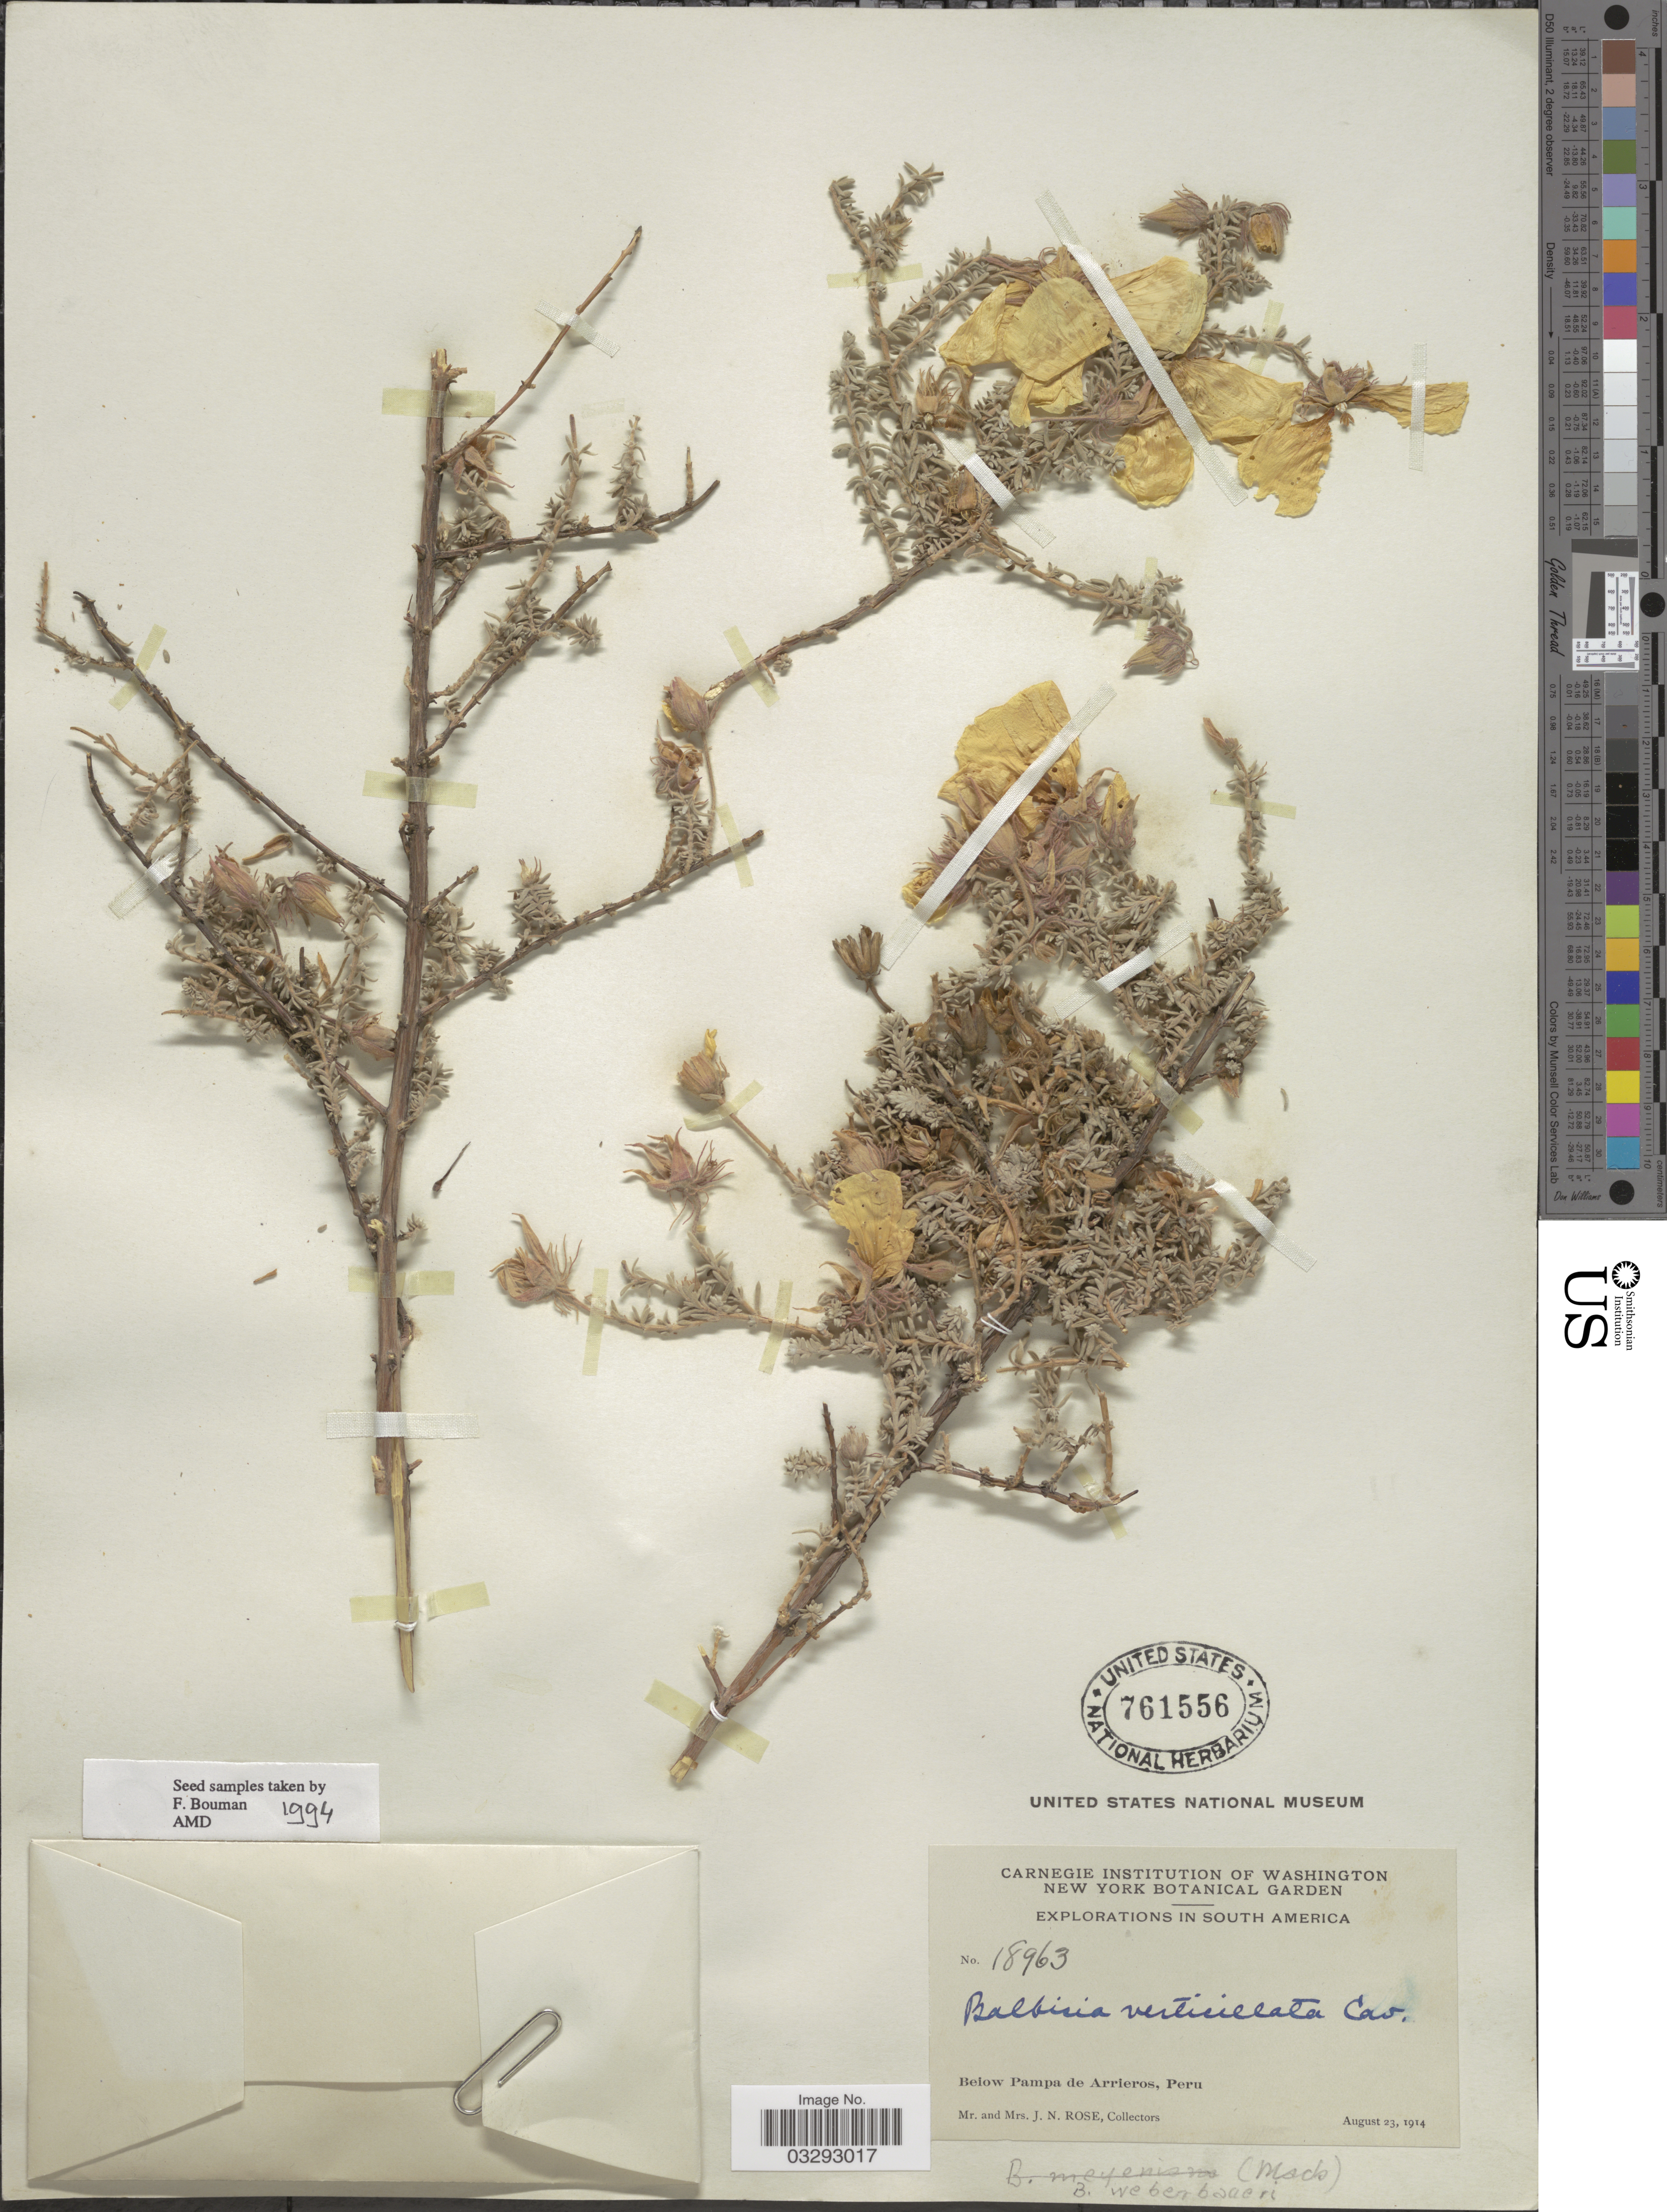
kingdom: Plantae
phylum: Tracheophyta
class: Magnoliopsida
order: Geraniales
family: Vivianiaceae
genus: Balbisia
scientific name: Balbisia weberbaueri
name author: R. Knuth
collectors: J. N. Rose & L. B. Rose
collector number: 18963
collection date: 1914-08-23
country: Peru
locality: Below Pampa de Arrieros.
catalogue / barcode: US 761556